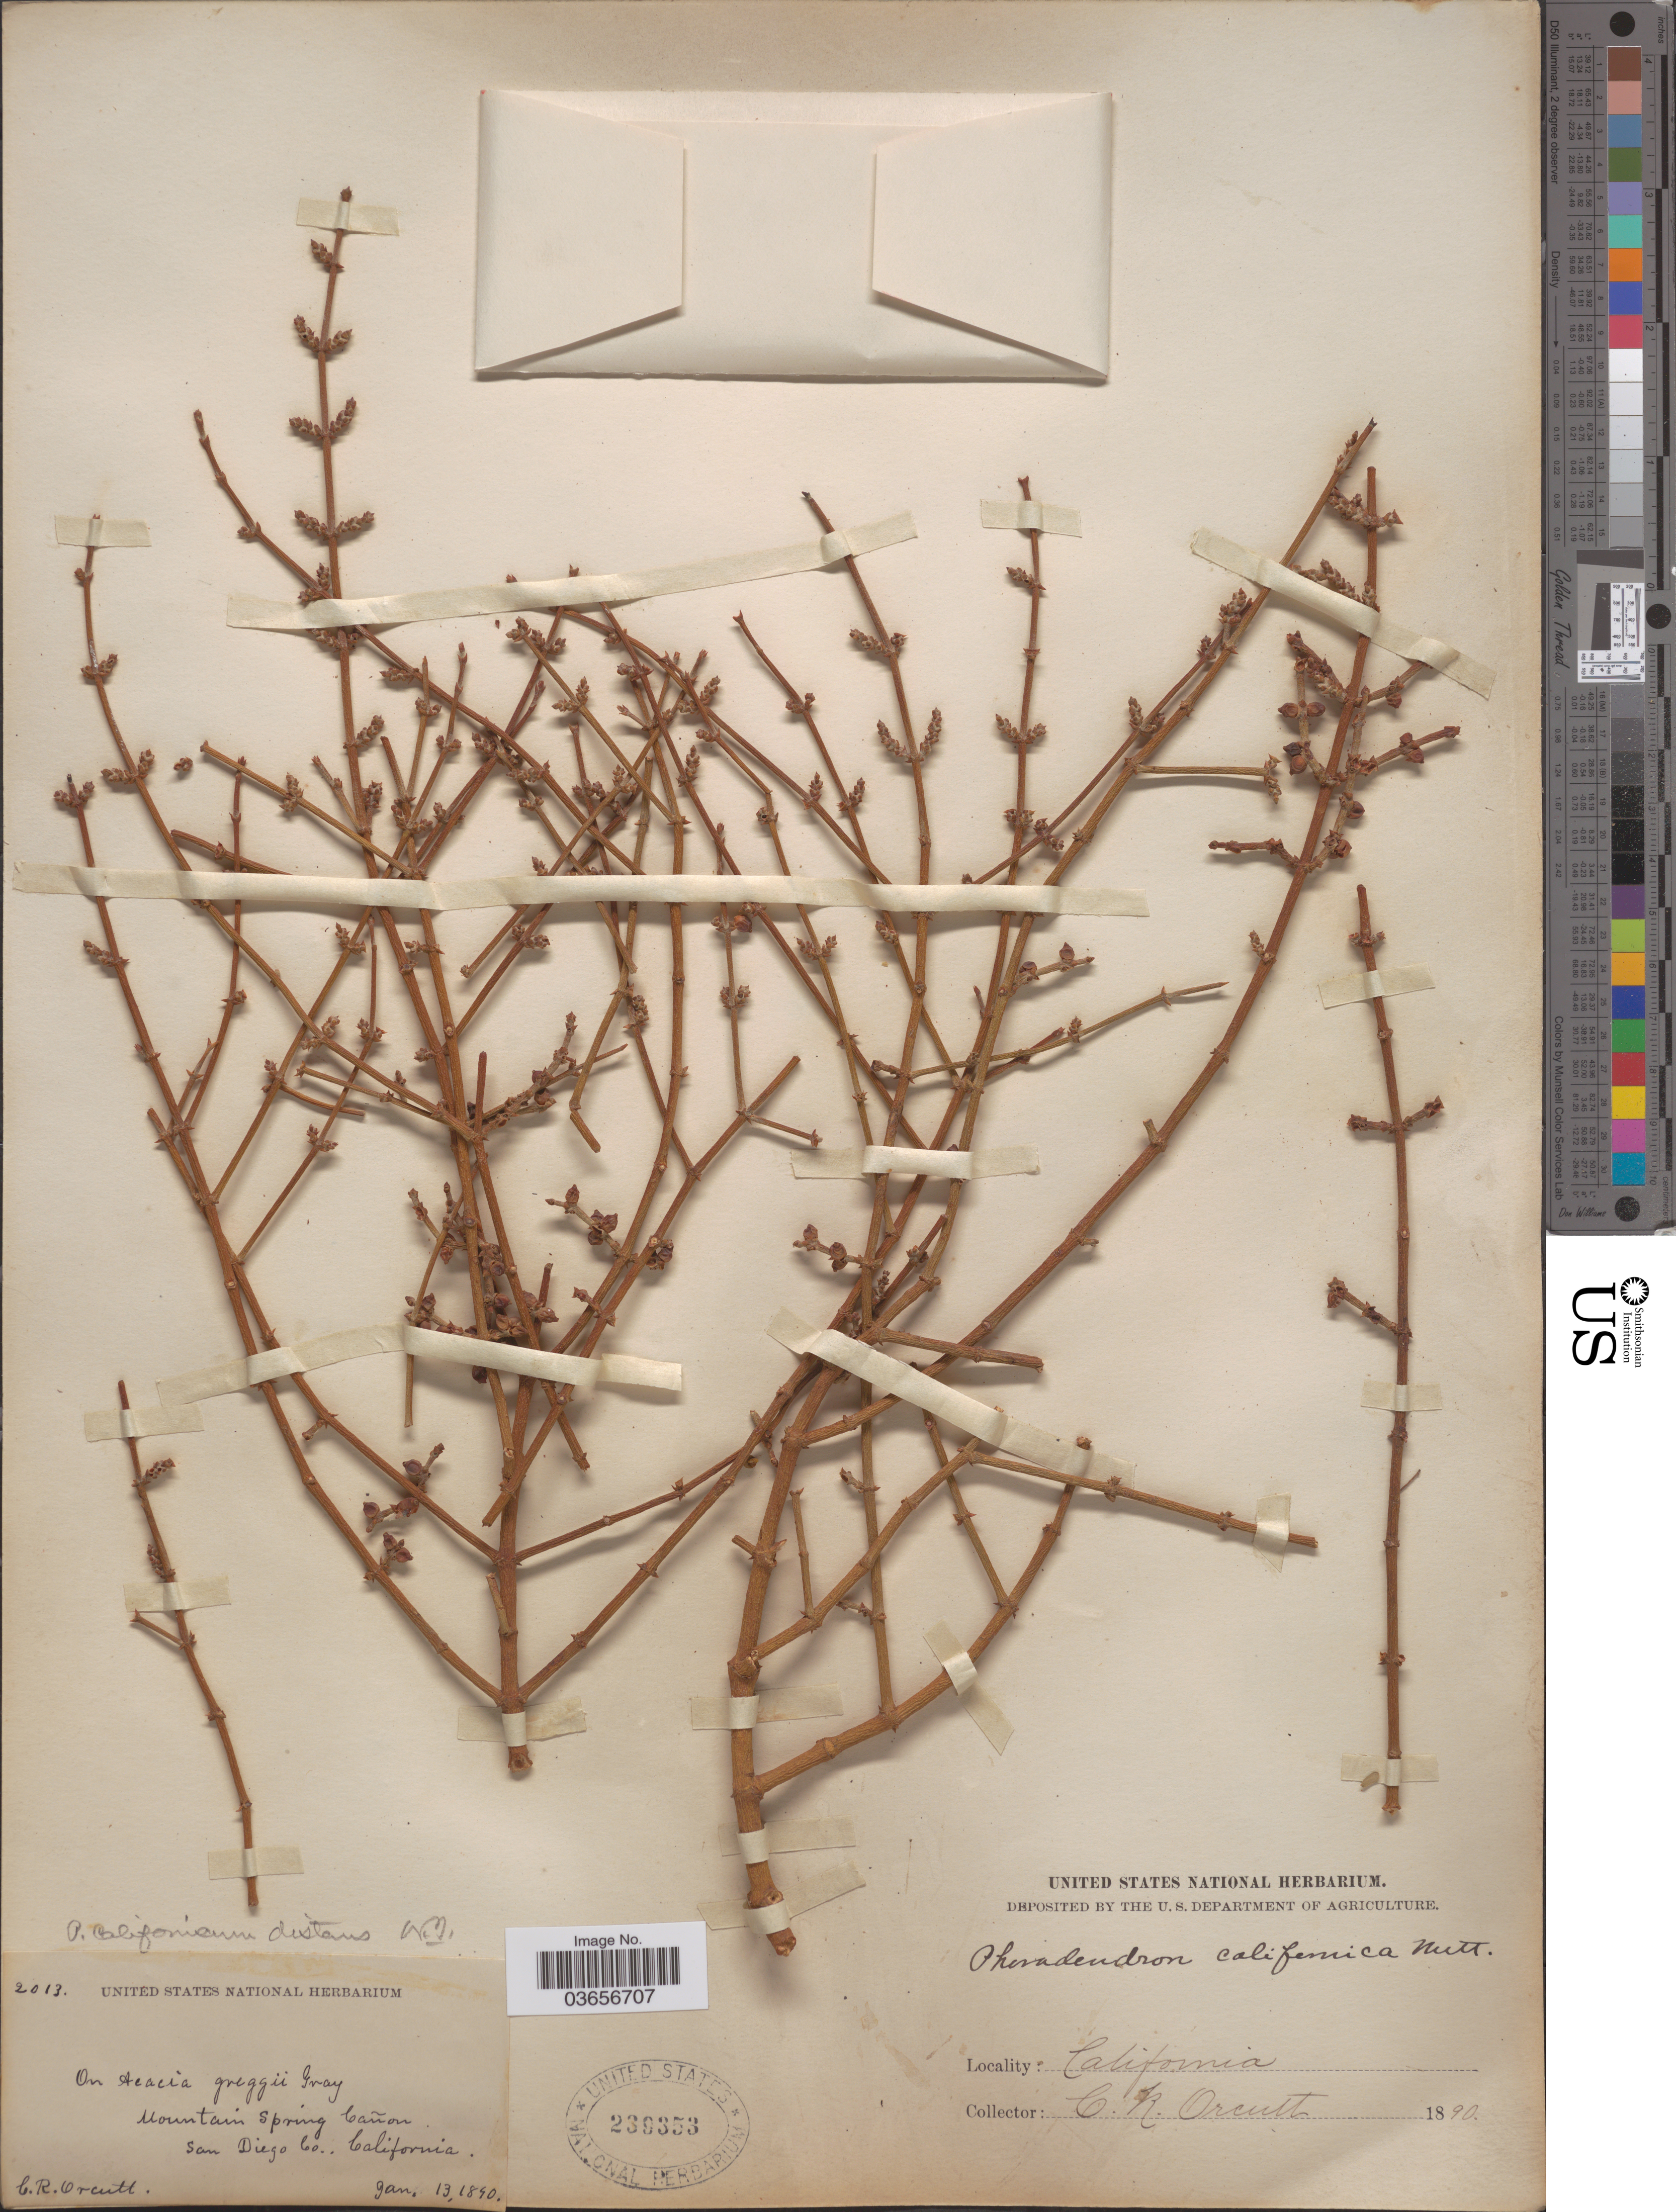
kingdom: Plantae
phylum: Tracheophyta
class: Magnoliopsida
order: Santalales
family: Viscaceae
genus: Phoradendron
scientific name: Phoradendron californicum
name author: Nutt.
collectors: C. R. Orcutt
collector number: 2013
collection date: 1890-01-13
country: United States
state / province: California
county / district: San Diego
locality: Mountain Spring Cañon, San Diego Co.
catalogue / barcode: US 239353